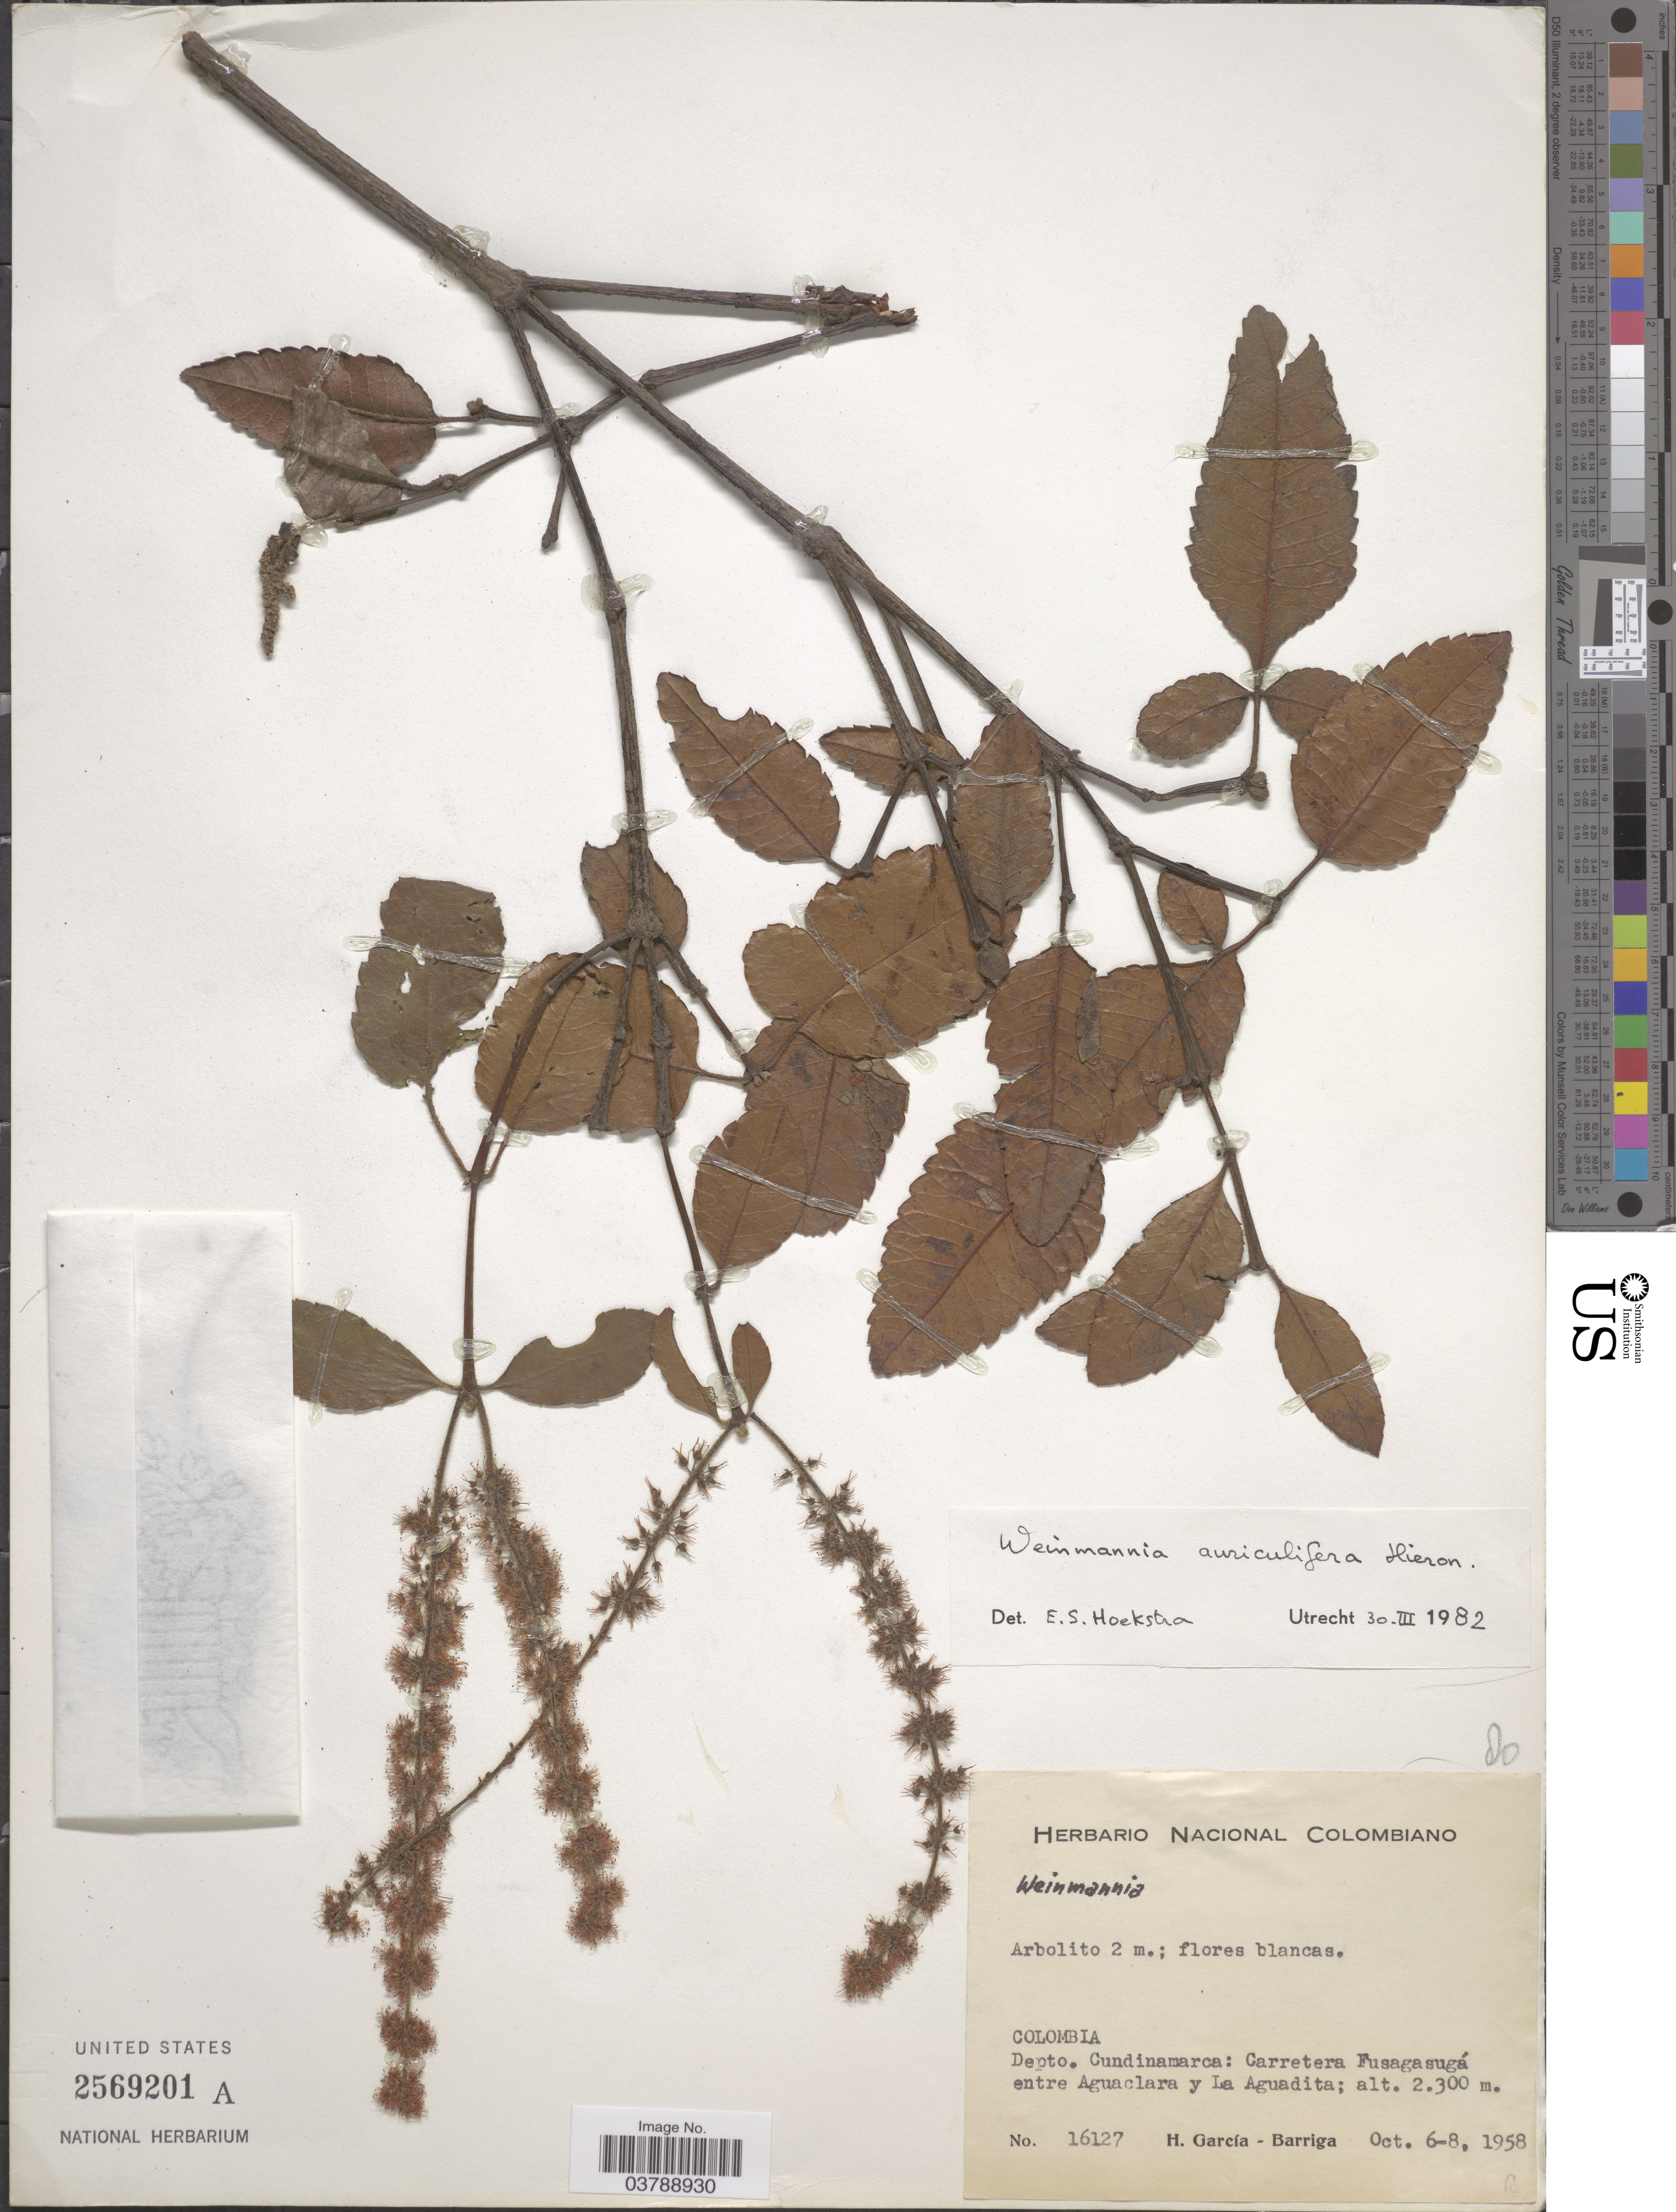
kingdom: Plantae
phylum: Tracheophyta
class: Magnoliopsida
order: Oxalidales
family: Cunoniaceae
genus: Weinmannia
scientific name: Weinmannia auriculifera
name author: Hieron.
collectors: H. García Barriga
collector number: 16127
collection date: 1958-10-06/1958-10-08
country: Colombia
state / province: Cundinamarca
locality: Depto. Cundinamarca: Carretera Fusagasugá entre Aguaclara y La Aguadita.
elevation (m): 2300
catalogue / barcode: US 2569201A